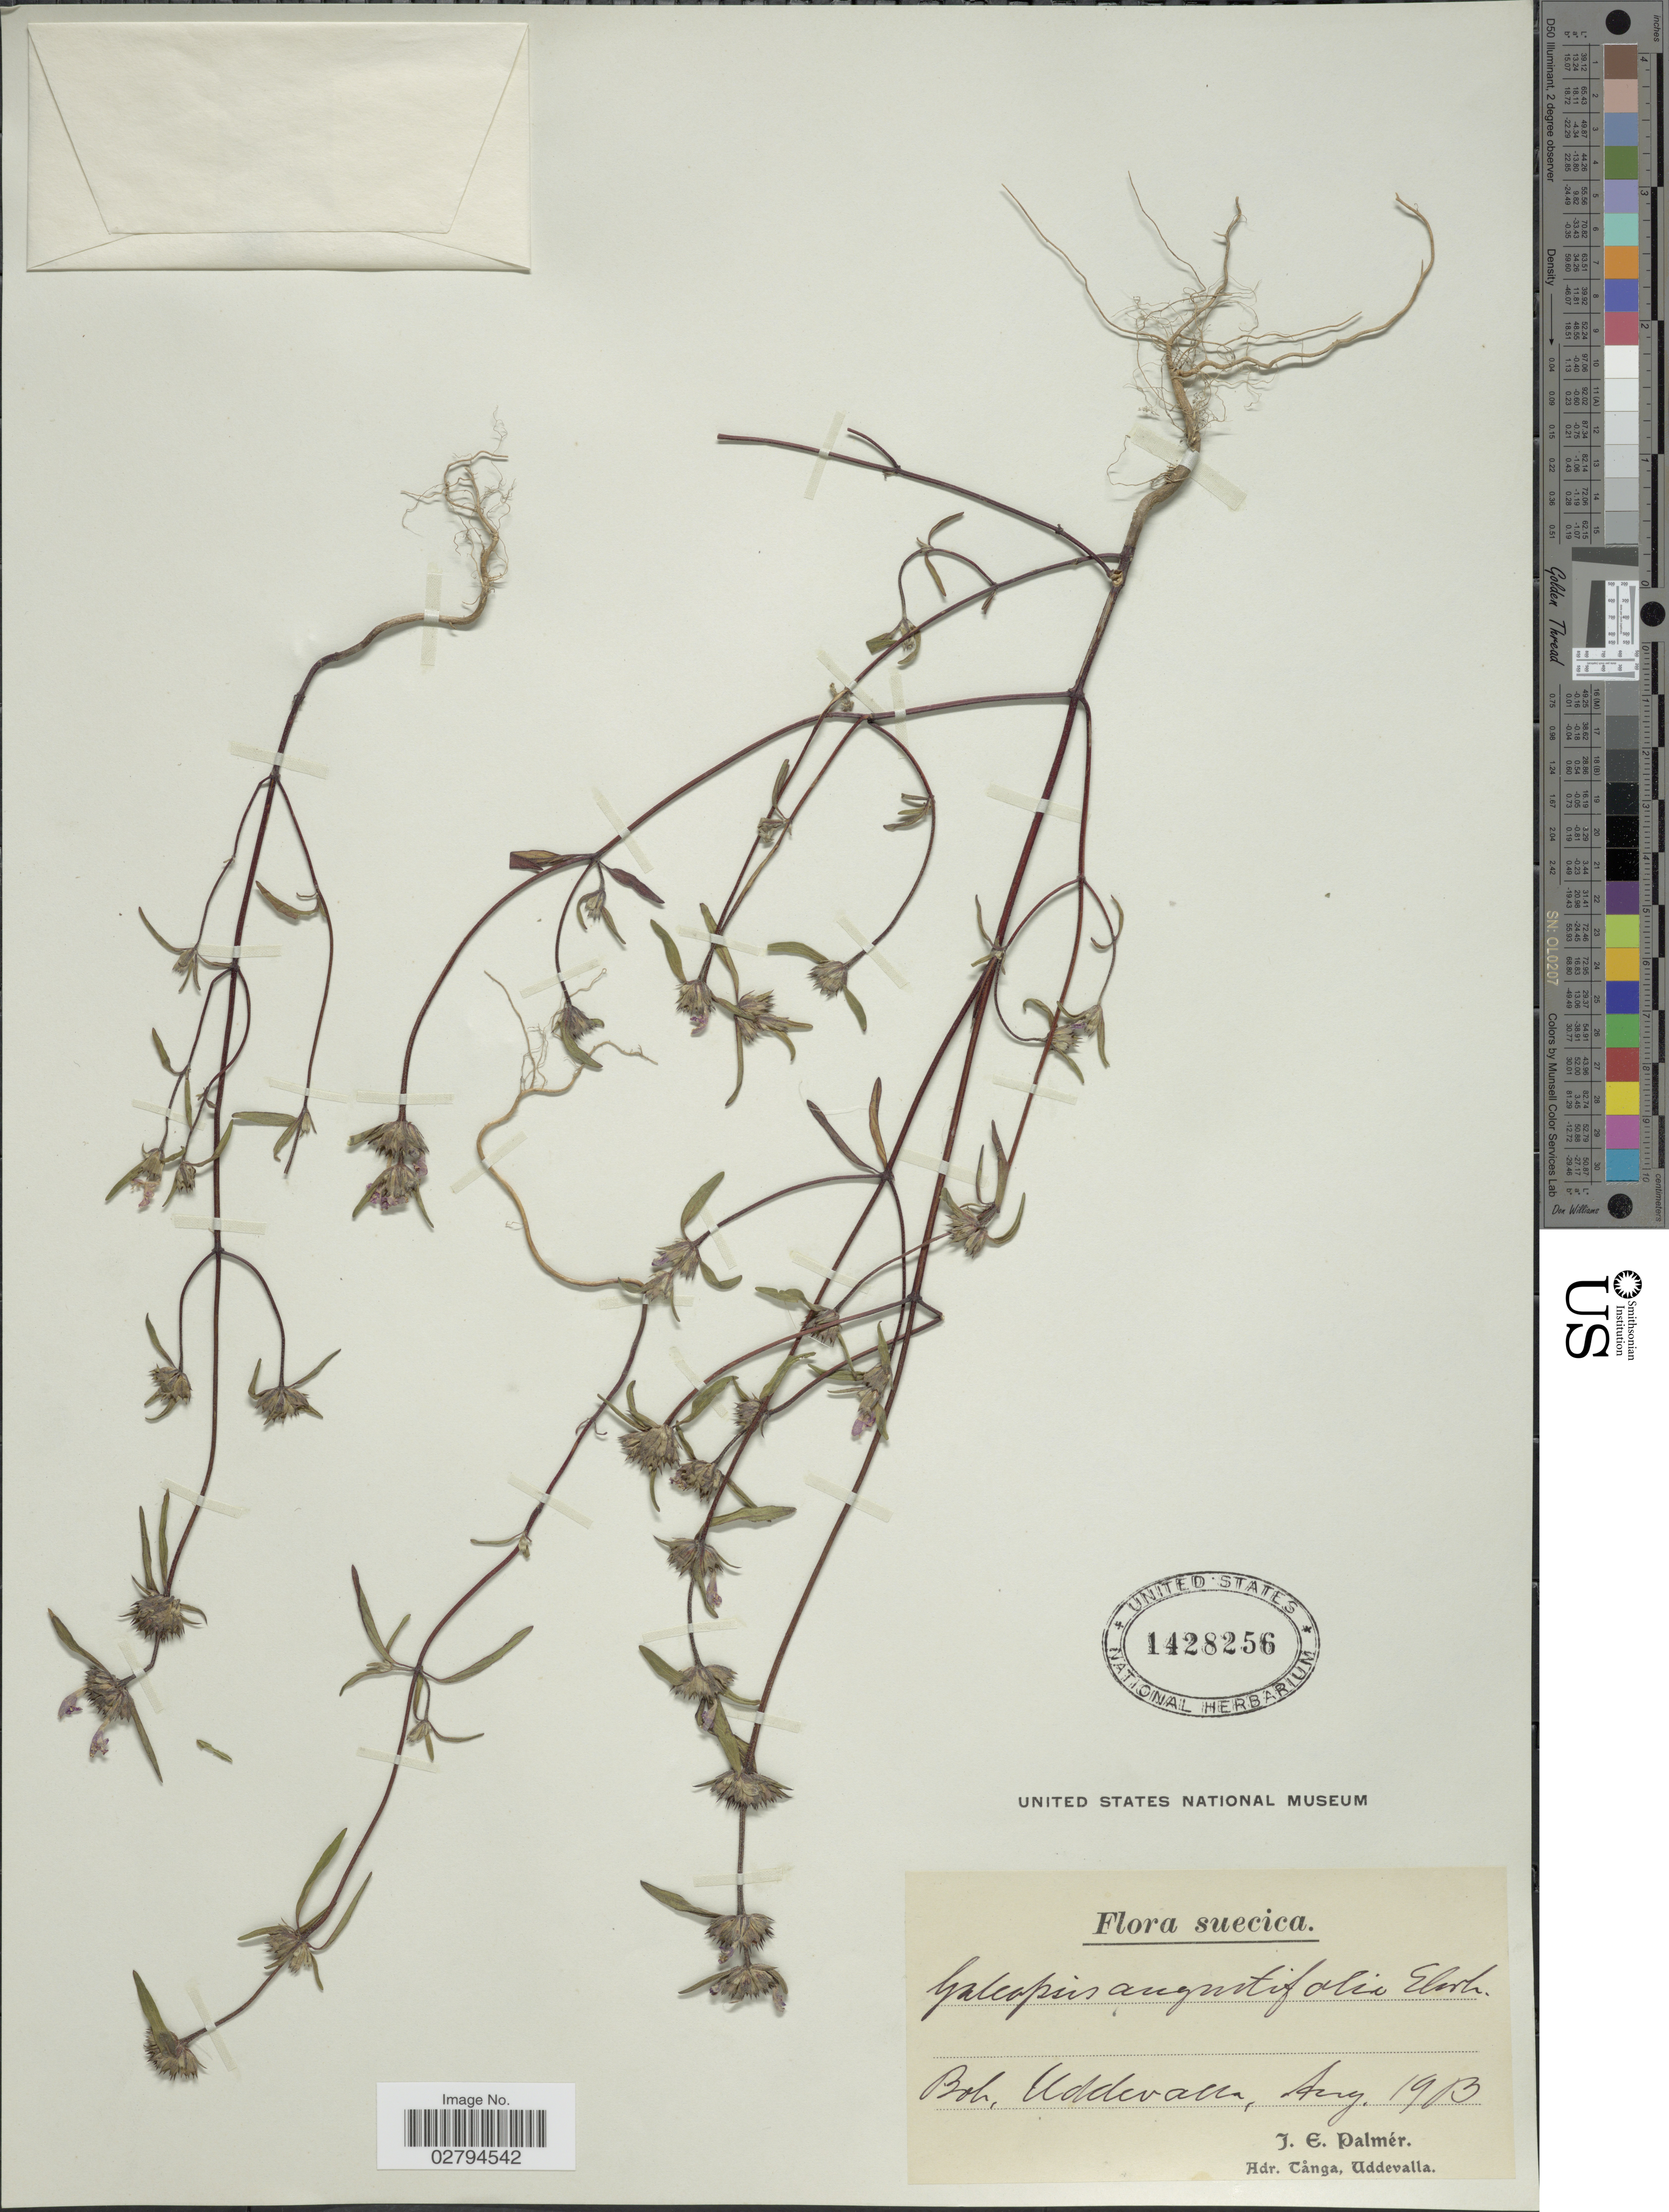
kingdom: Plantae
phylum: Tracheophyta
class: Magnoliopsida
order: Lamiales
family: Lamiaceae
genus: Galeopsis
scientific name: Galeopsis angustifolia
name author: Ehrh. ex Hoffm.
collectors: J. E. Palmér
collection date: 1913-08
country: Sweden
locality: Suecica. Bot, Uddevalla.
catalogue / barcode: US 1428256